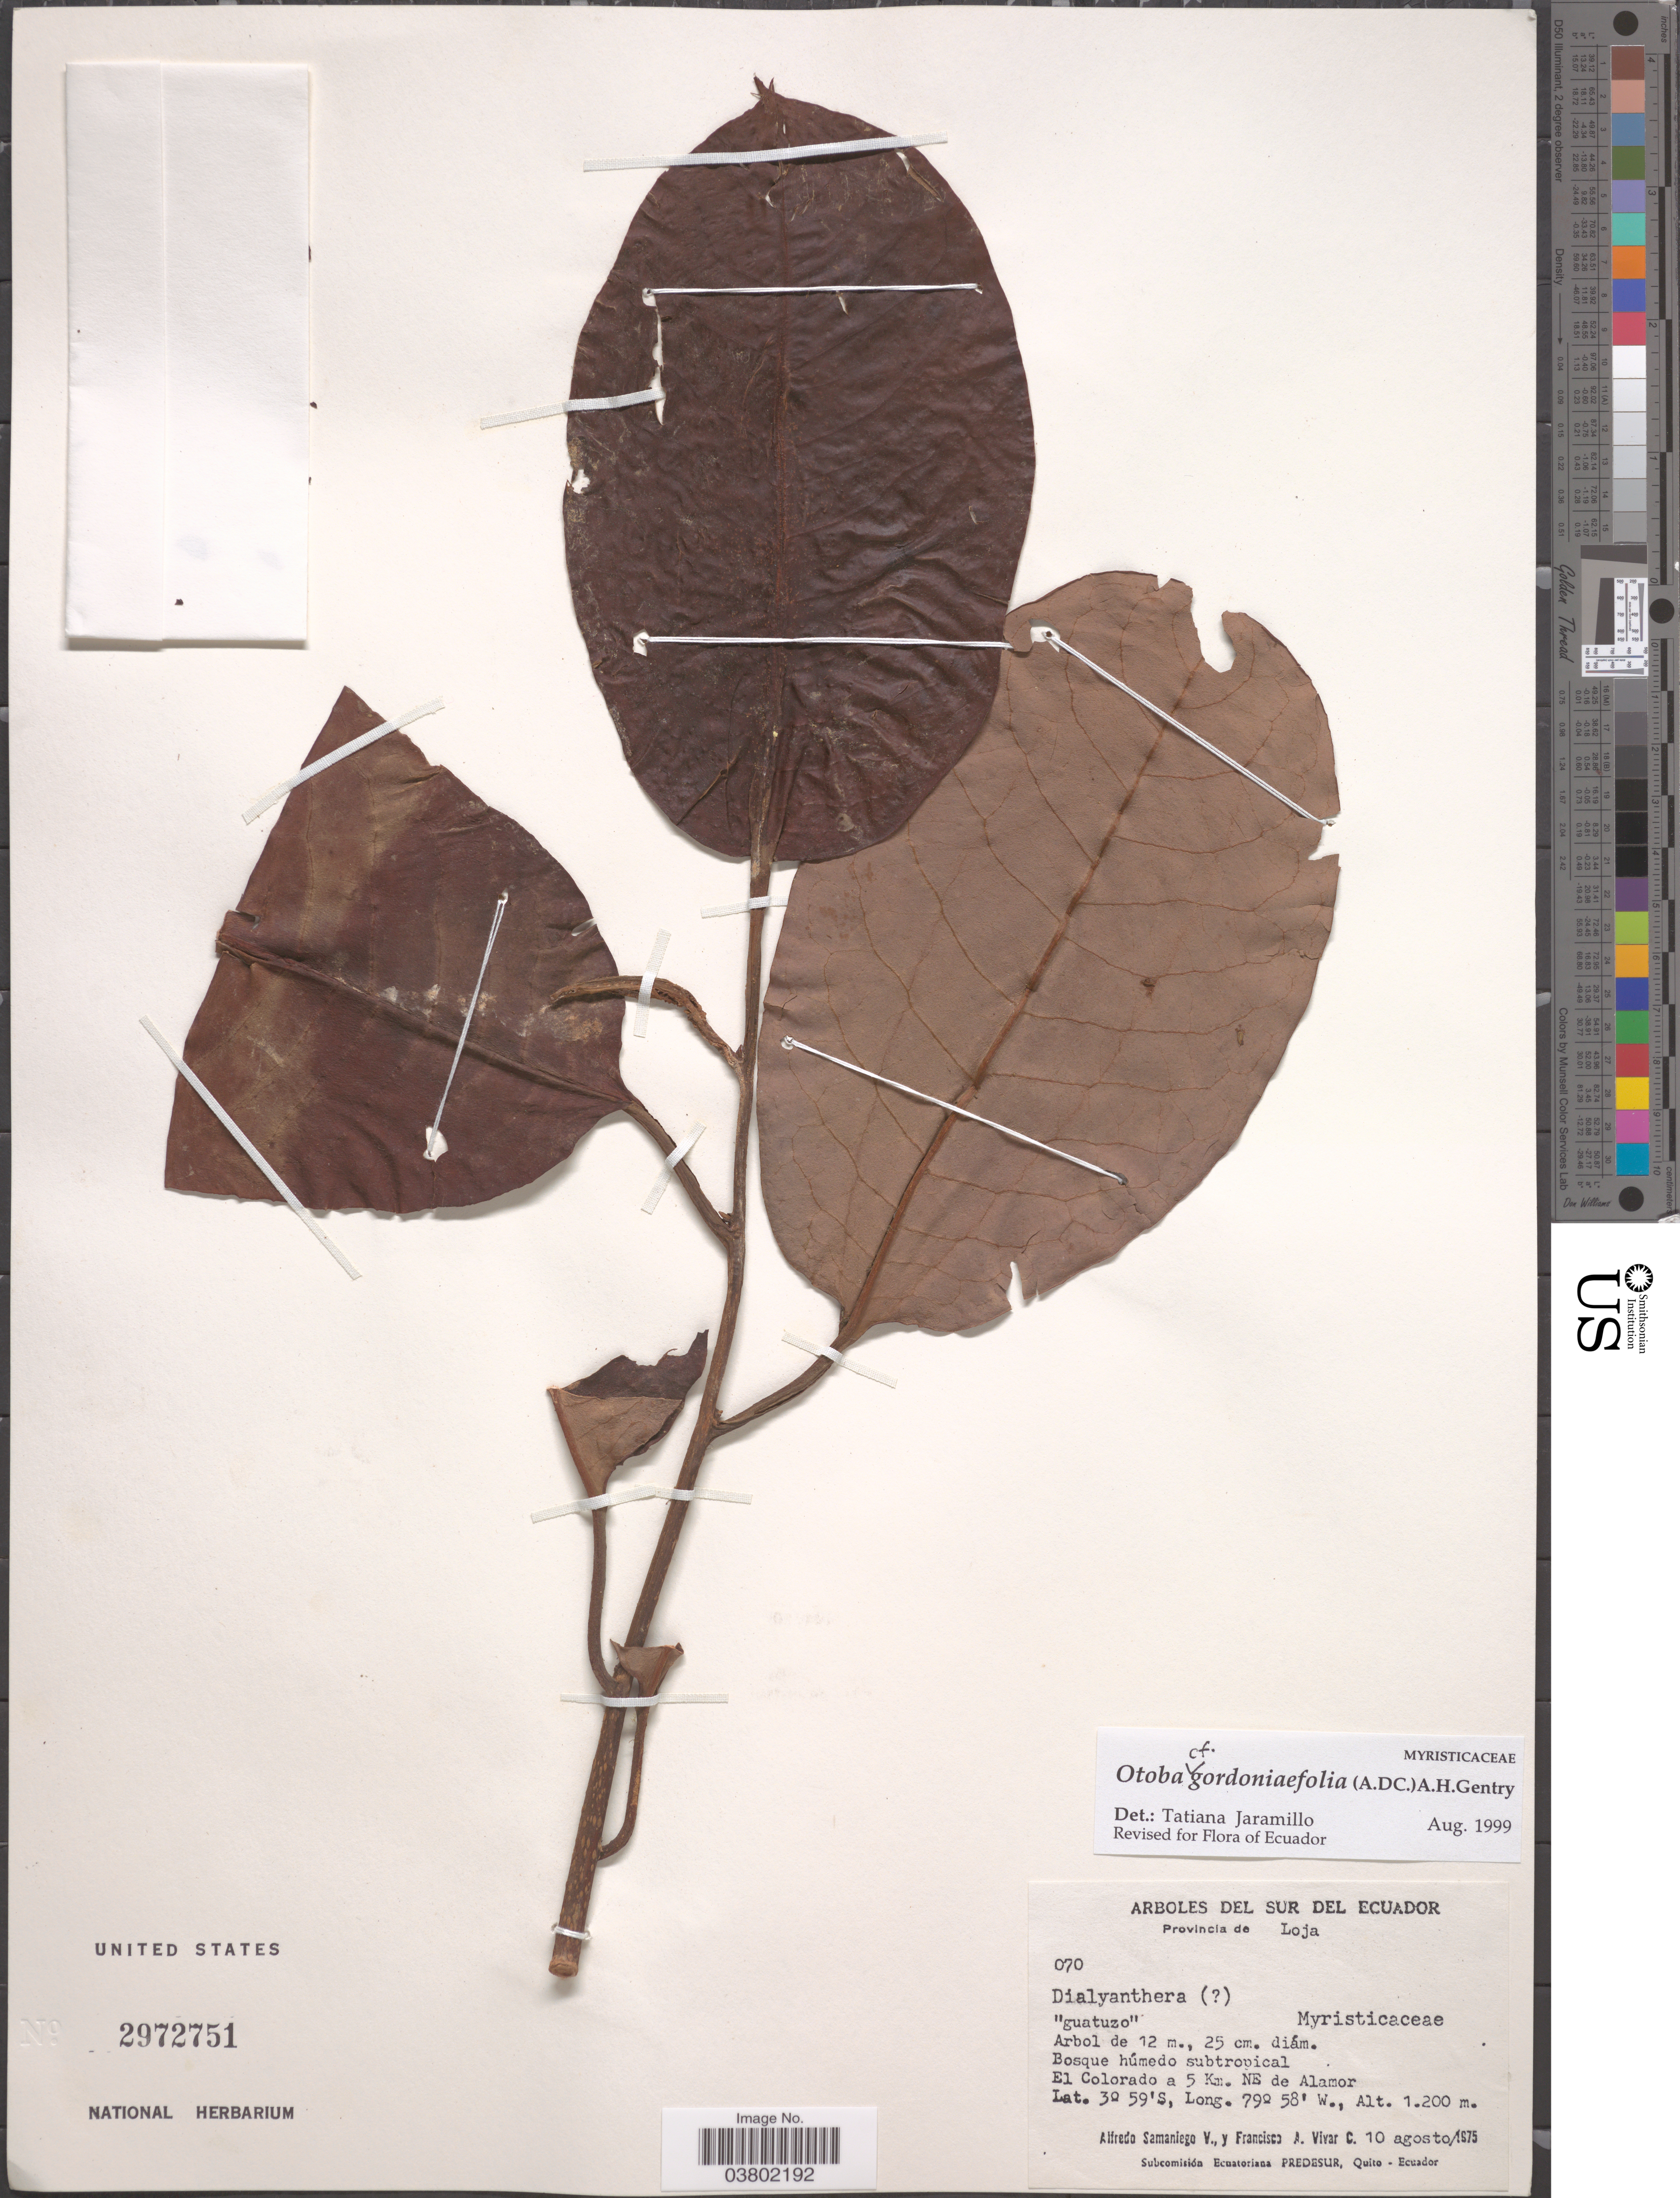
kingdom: Plantae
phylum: Tracheophyta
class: Magnoliopsida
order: Magnoliales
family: Myristicaceae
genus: Myristica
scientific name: Myristica philippensis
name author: Lam.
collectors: A. V. Samaniego & F. A. Vivar C.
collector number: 070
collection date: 1975-08-10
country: Ecuador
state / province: Loja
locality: El Colorado a 5 Km. NE de Alamor.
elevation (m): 1200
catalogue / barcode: US 2972751